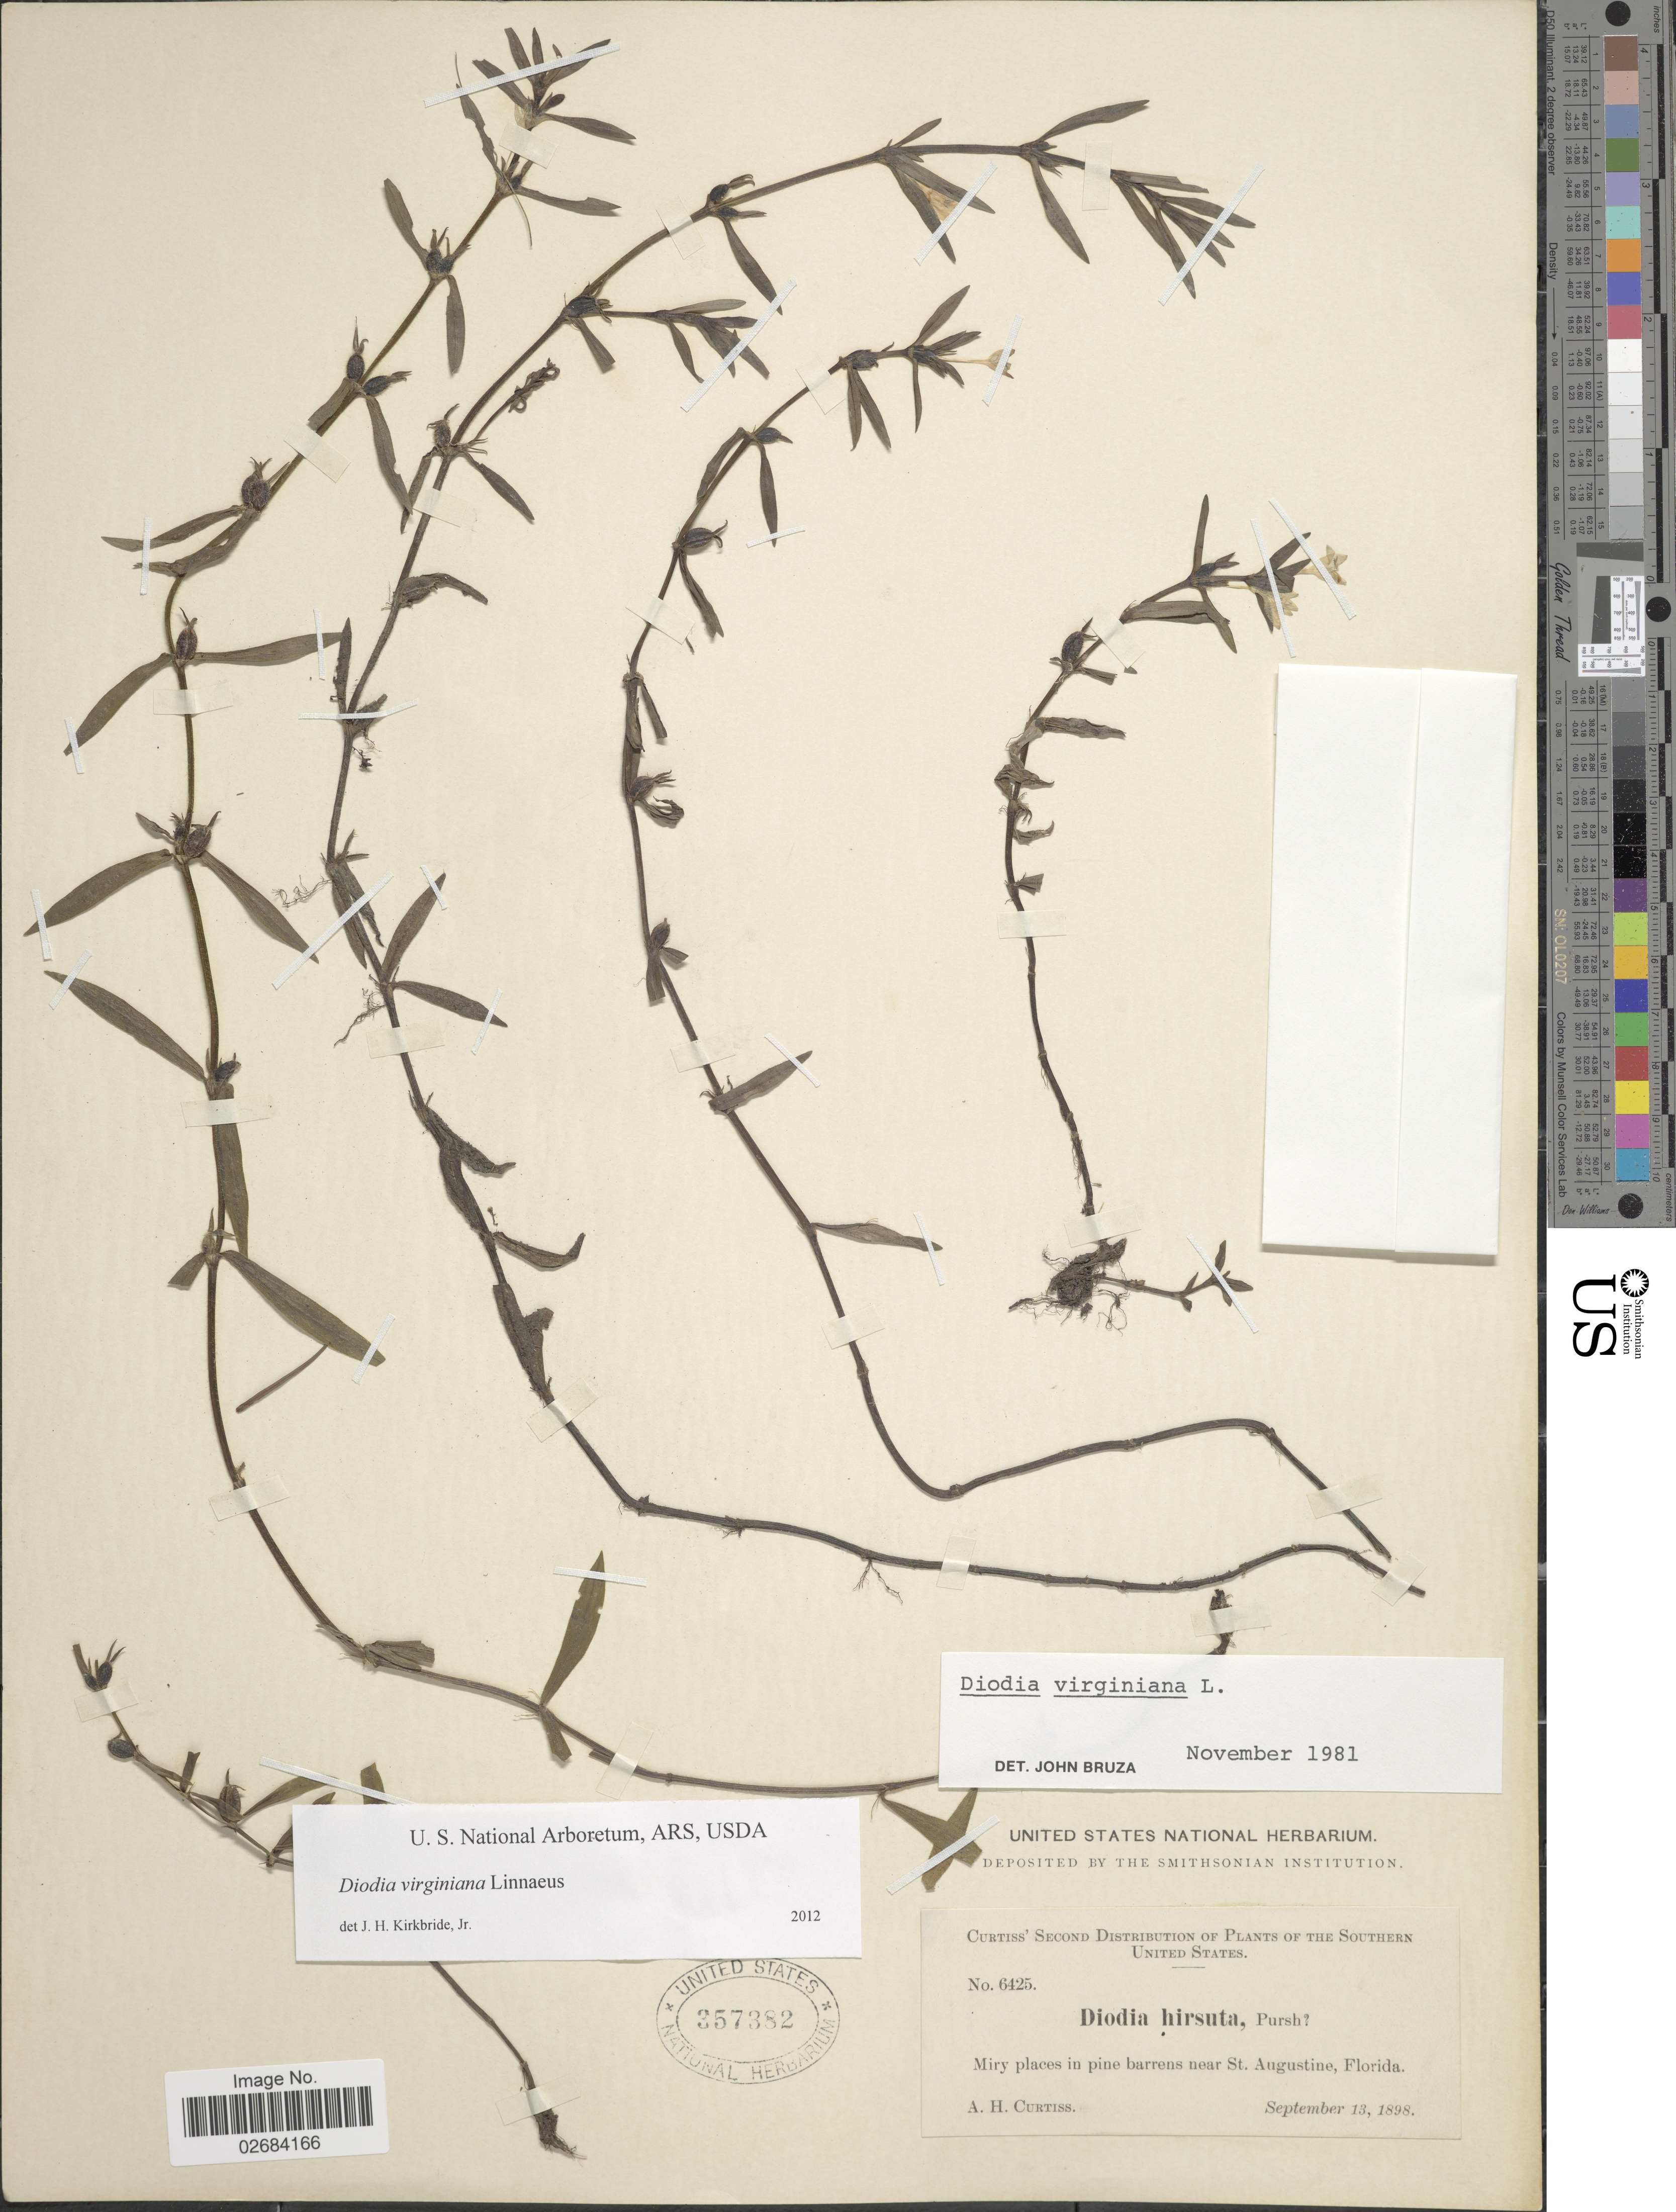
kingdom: Plantae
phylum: Tracheophyta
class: Magnoliopsida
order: Gentianales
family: Rubiaceae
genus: Diodia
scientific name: Diodia virginiana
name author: L.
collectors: A. H. Curtiss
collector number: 6425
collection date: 1898-09-13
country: United States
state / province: Florida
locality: The Southern United States, Miry places in pine barrens near St. Augustine.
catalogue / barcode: US 357382